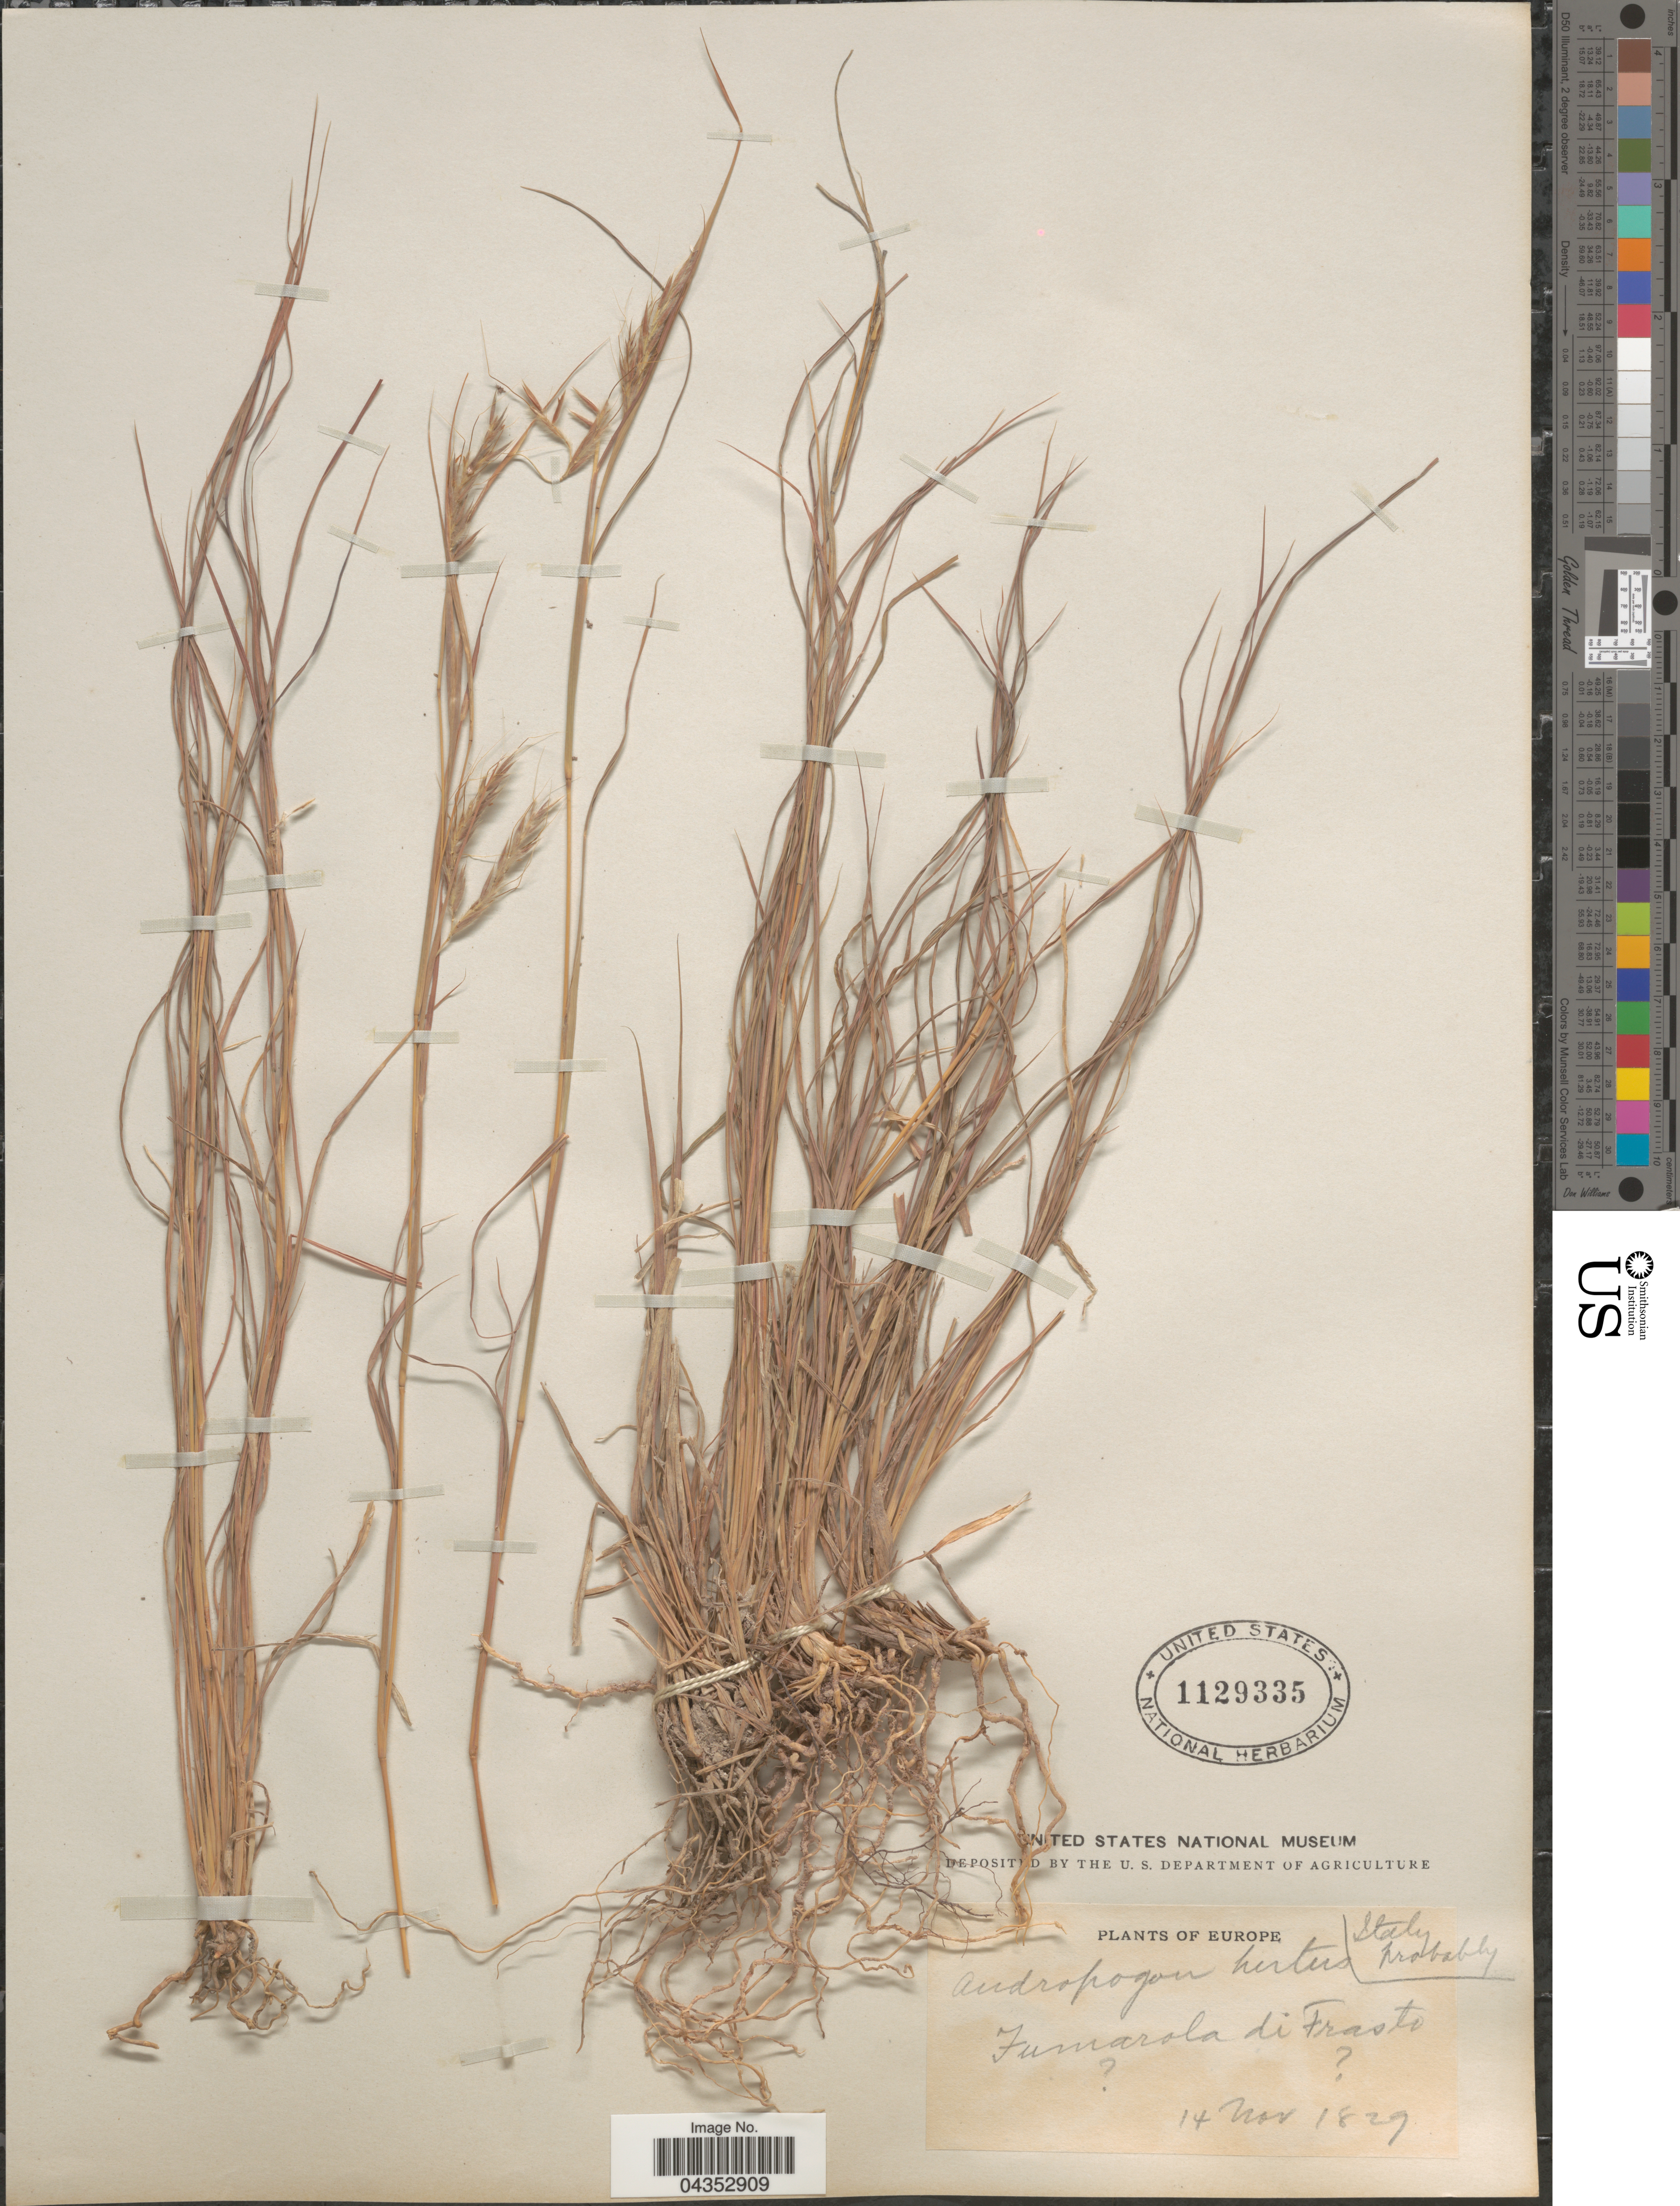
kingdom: Plantae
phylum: Tracheophyta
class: Liliopsida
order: Poales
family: Poaceae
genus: Hyparrhenia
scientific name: Hyparrhenia hirta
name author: (L.) Stapf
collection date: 1829-11-14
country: Italy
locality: Fumarola di Frasto.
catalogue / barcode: US 1129335